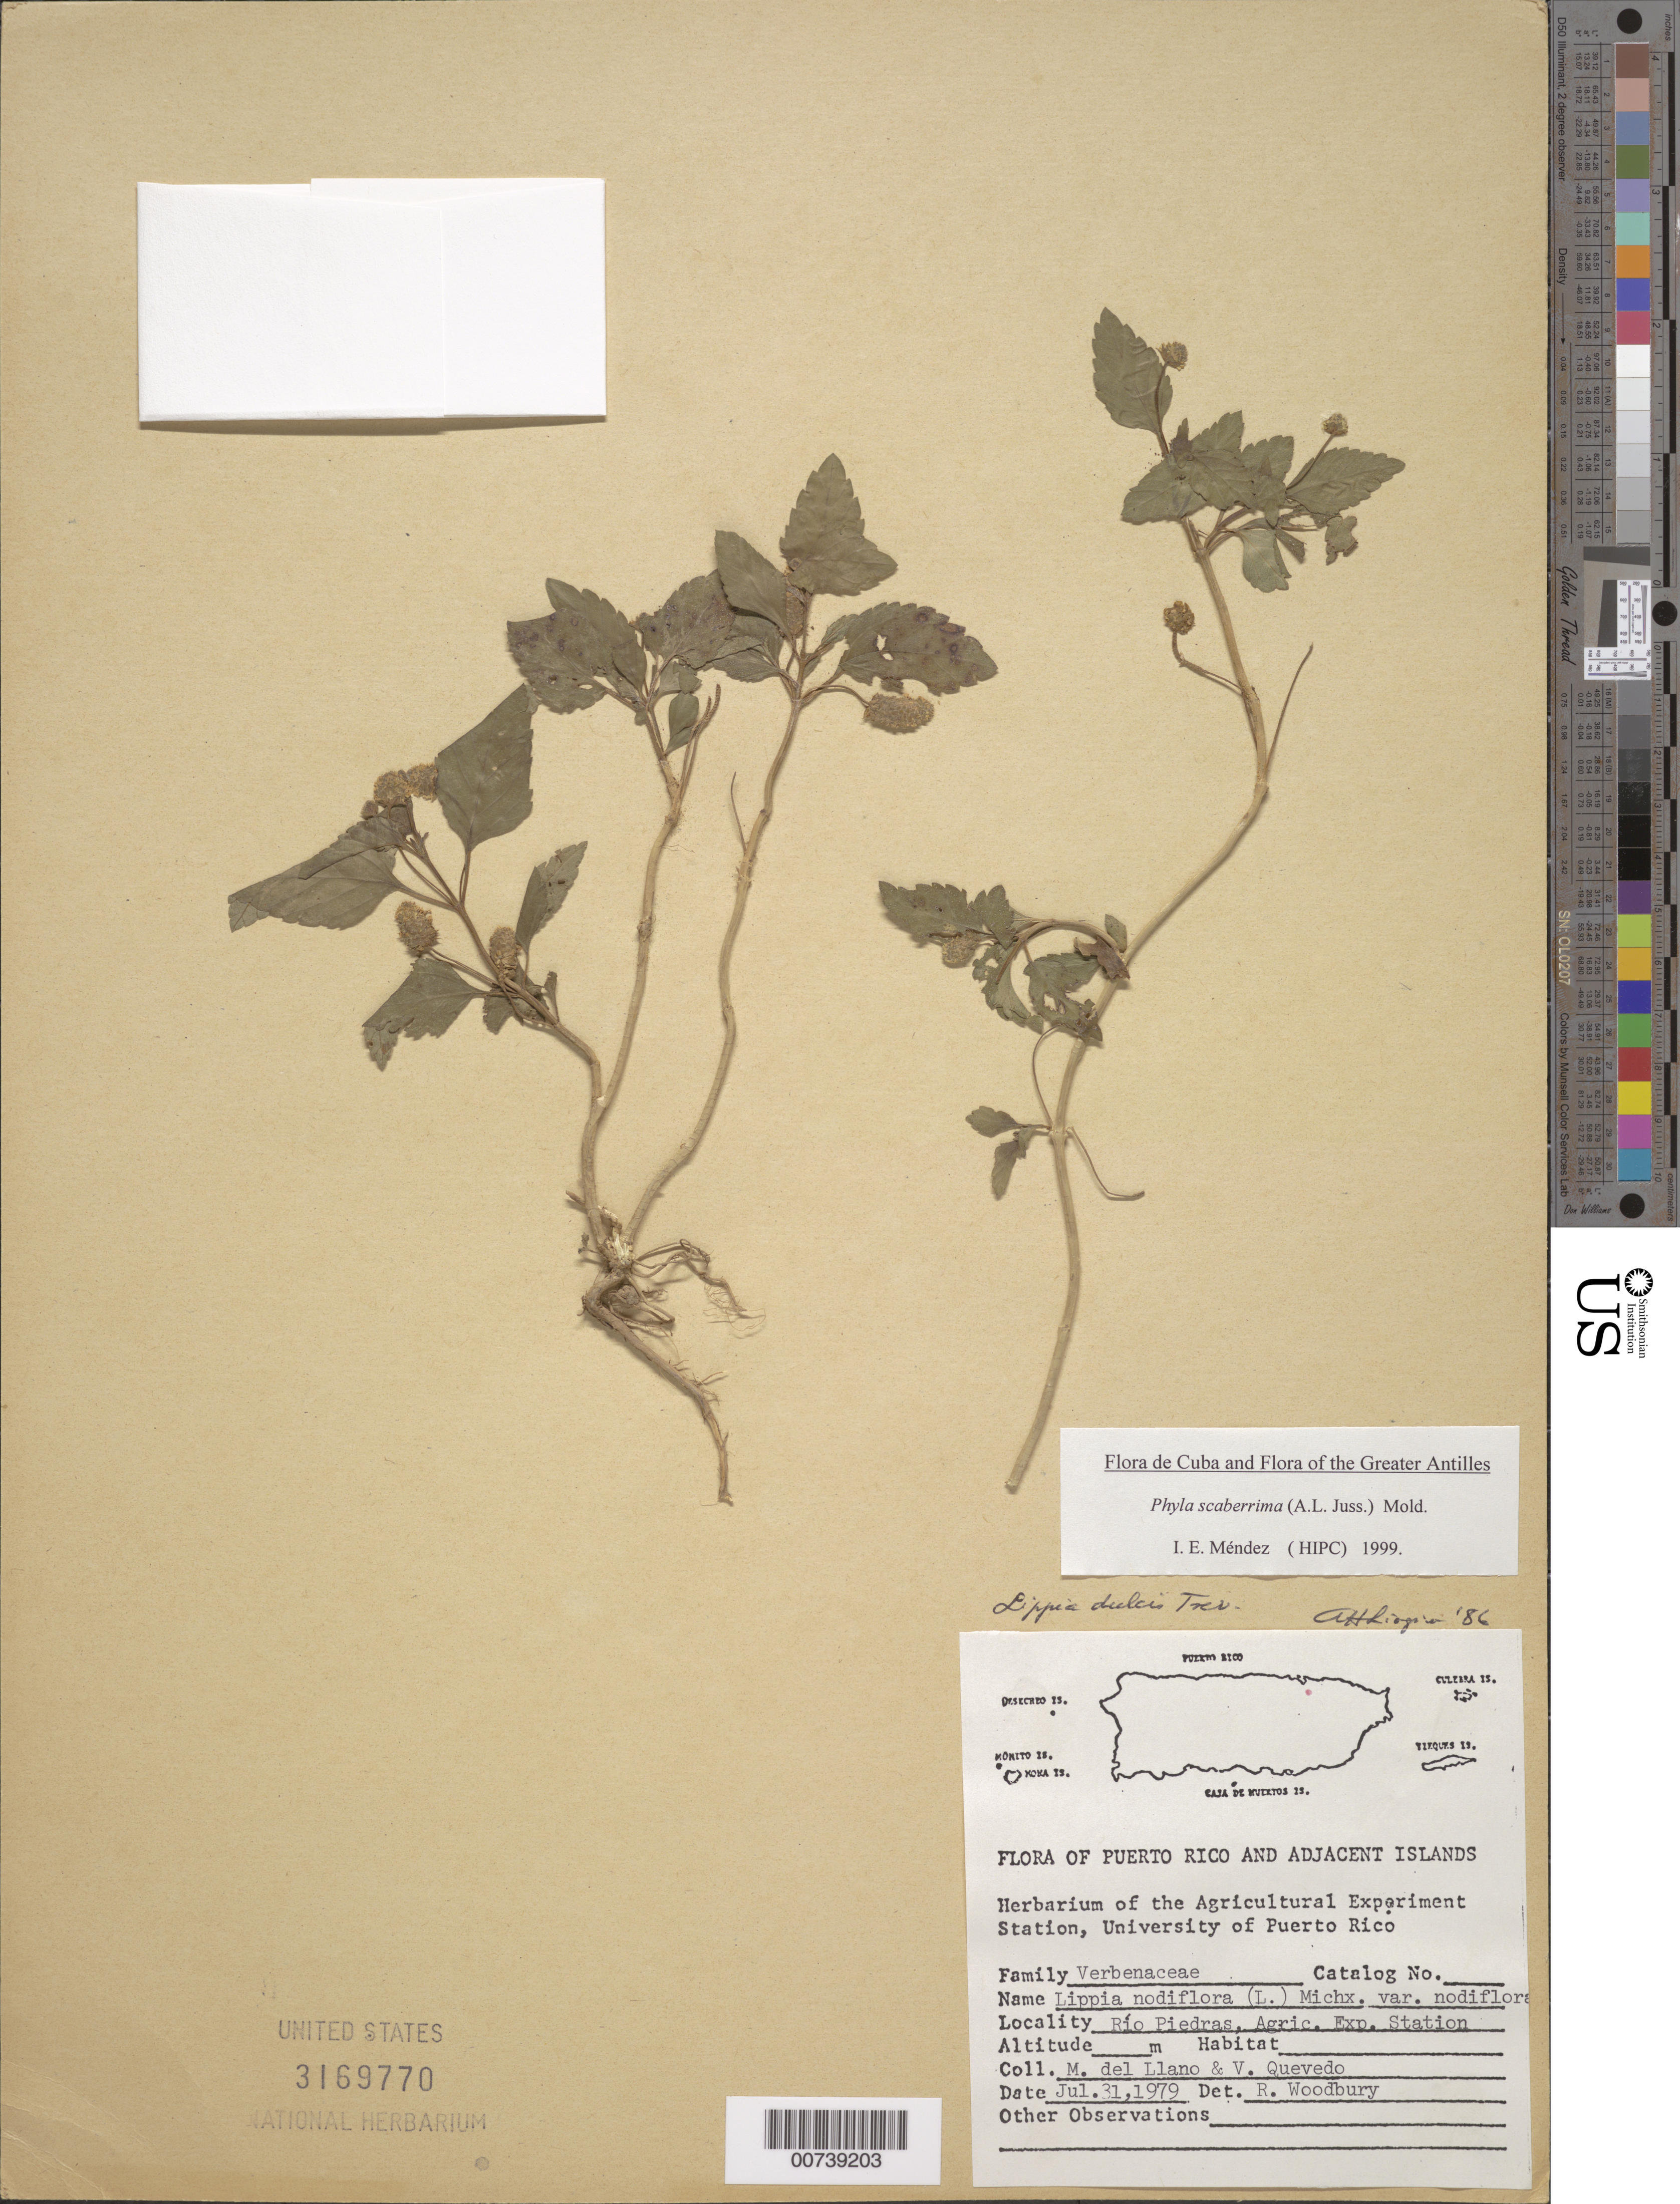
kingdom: Plantae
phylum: Tracheophyta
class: Magnoliopsida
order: Lamiales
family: Verbenaceae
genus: Phyla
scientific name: Phyla scaberrima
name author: (Juss. ex Pers.) Moldenke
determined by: Méndez, Isidro E., (HIPC)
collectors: M. Llano & V. Quevedo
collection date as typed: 31 Jul 1979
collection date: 1979-07-31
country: Puerto Rico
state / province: San Juan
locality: Río Piedras Experimental Station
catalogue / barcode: US 3169770